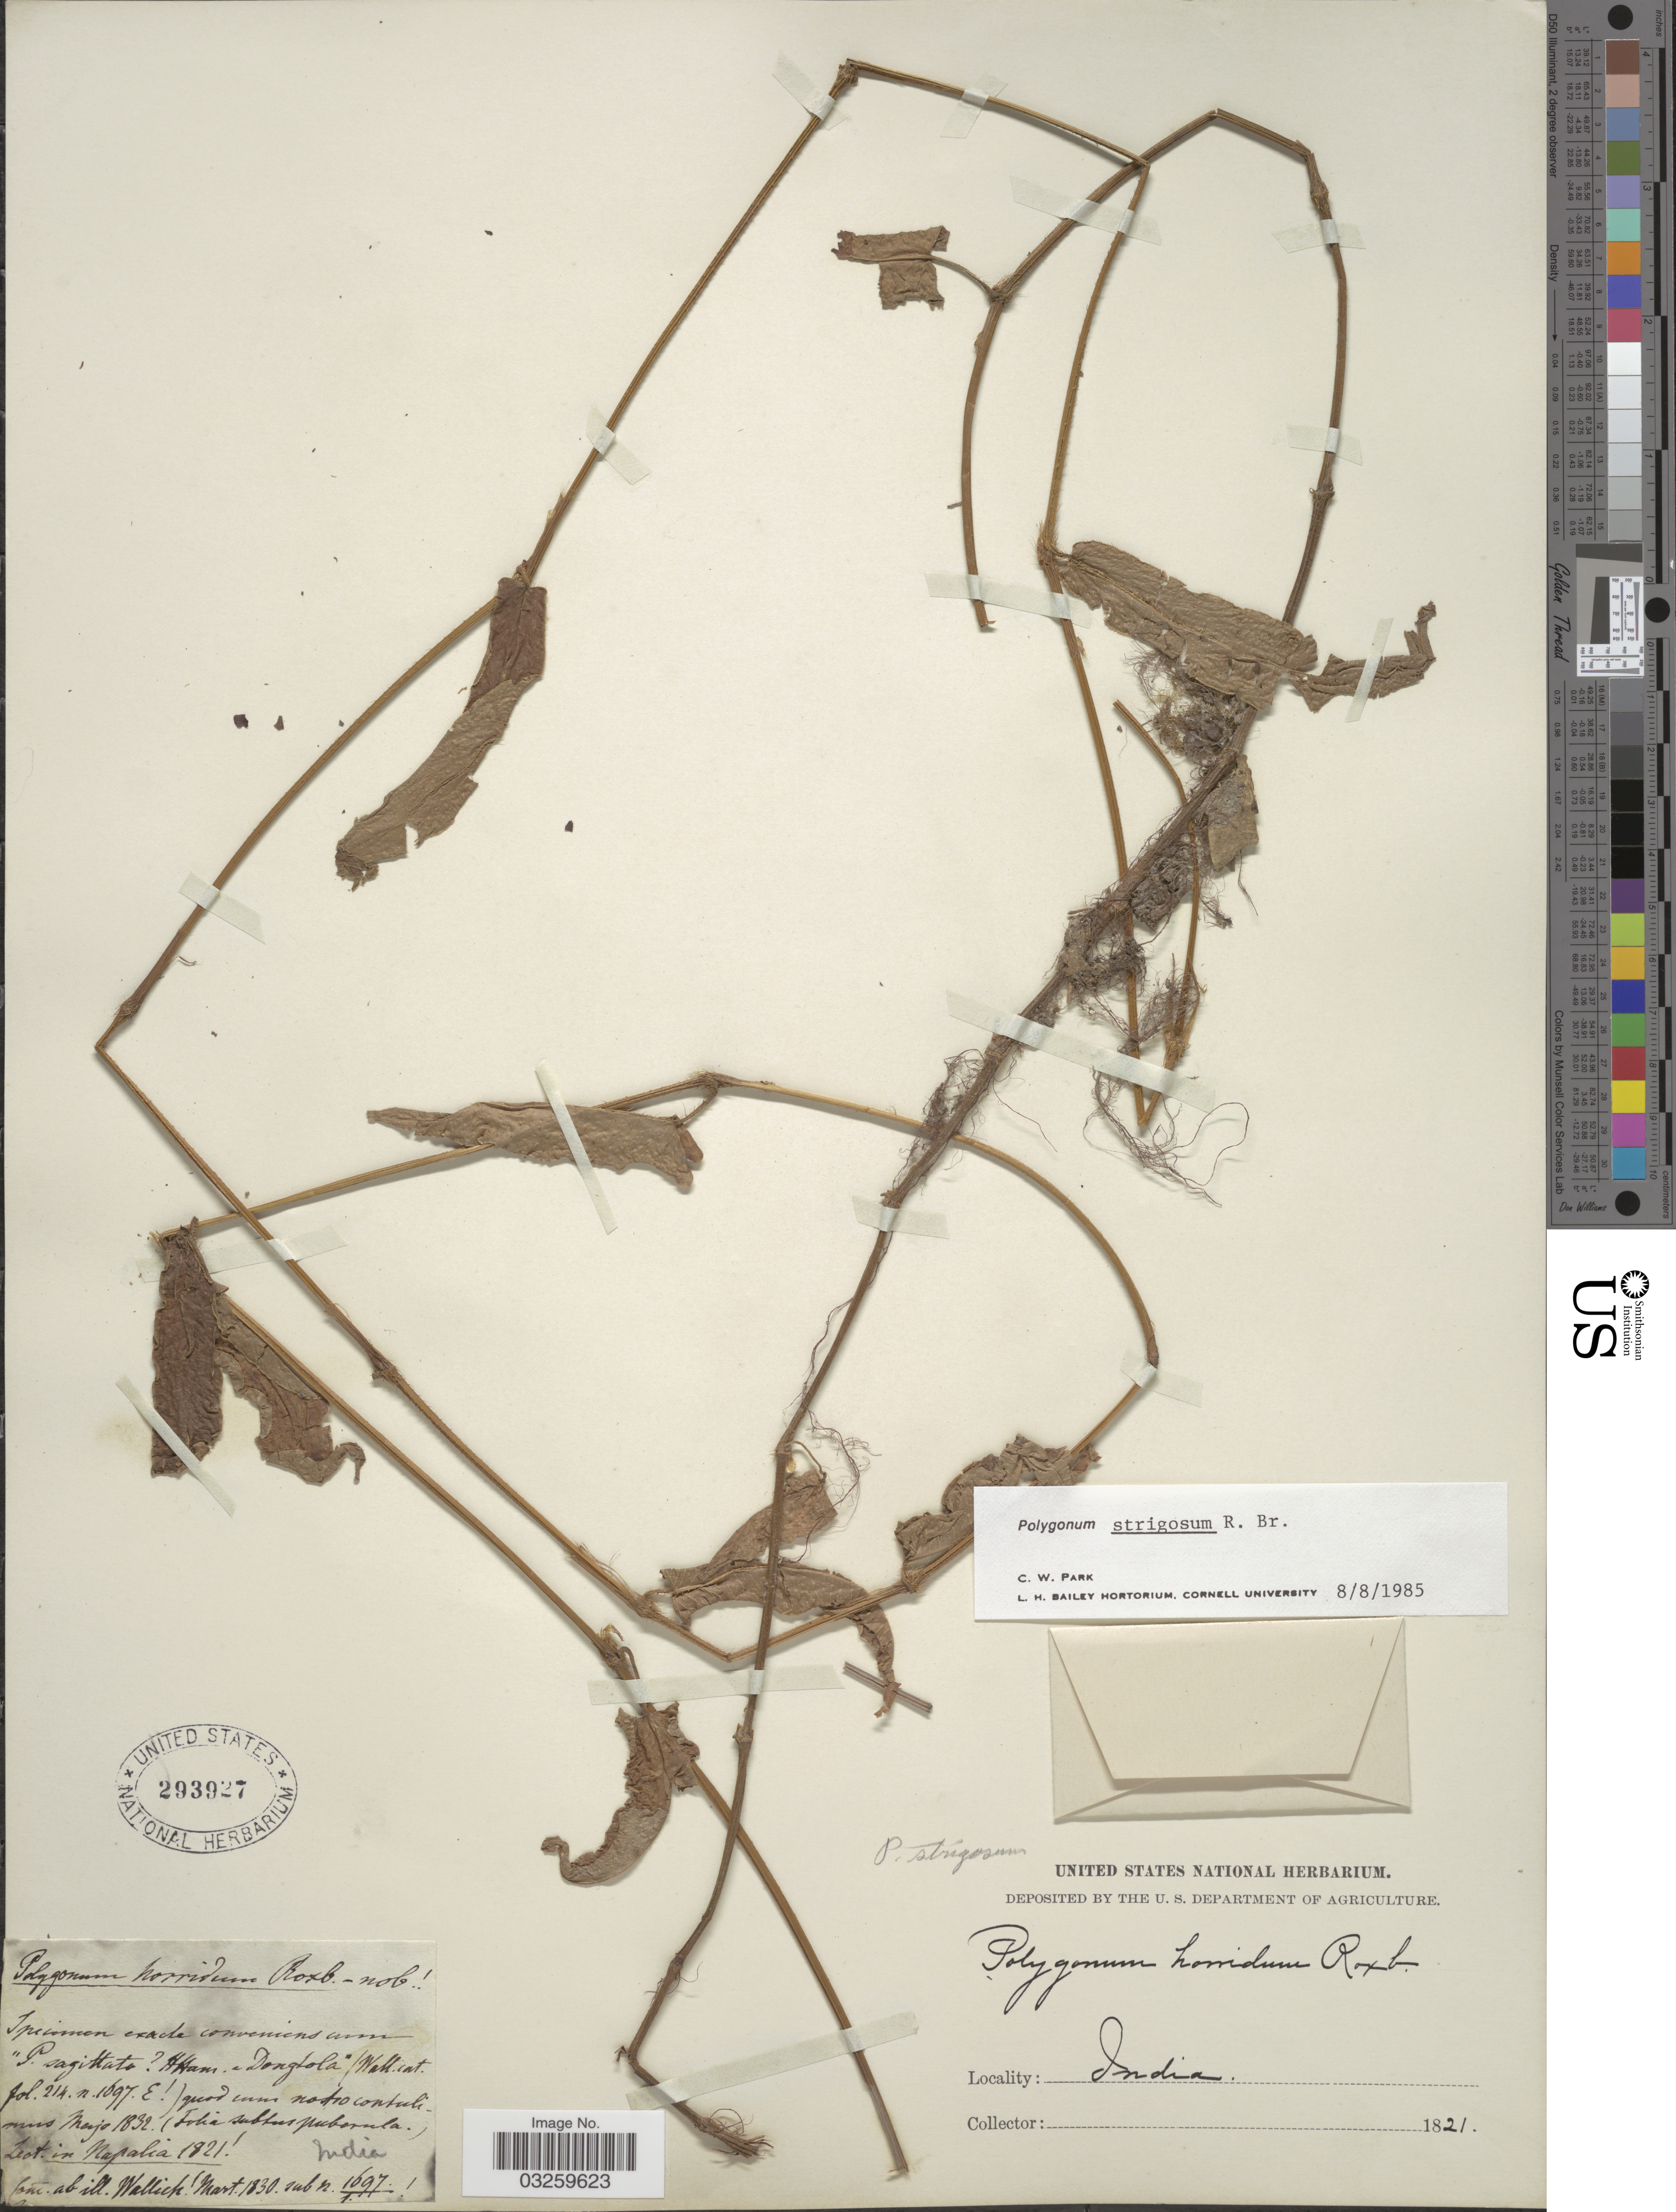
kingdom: Plantae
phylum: Tracheophyta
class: Magnoliopsida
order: Caryophyllales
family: Polygonaceae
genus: Polygonum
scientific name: Polygonum strigosum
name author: R. Br.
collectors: -- Wallich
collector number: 1697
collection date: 1830-03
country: Nepal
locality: Napalia.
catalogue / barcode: US 293927